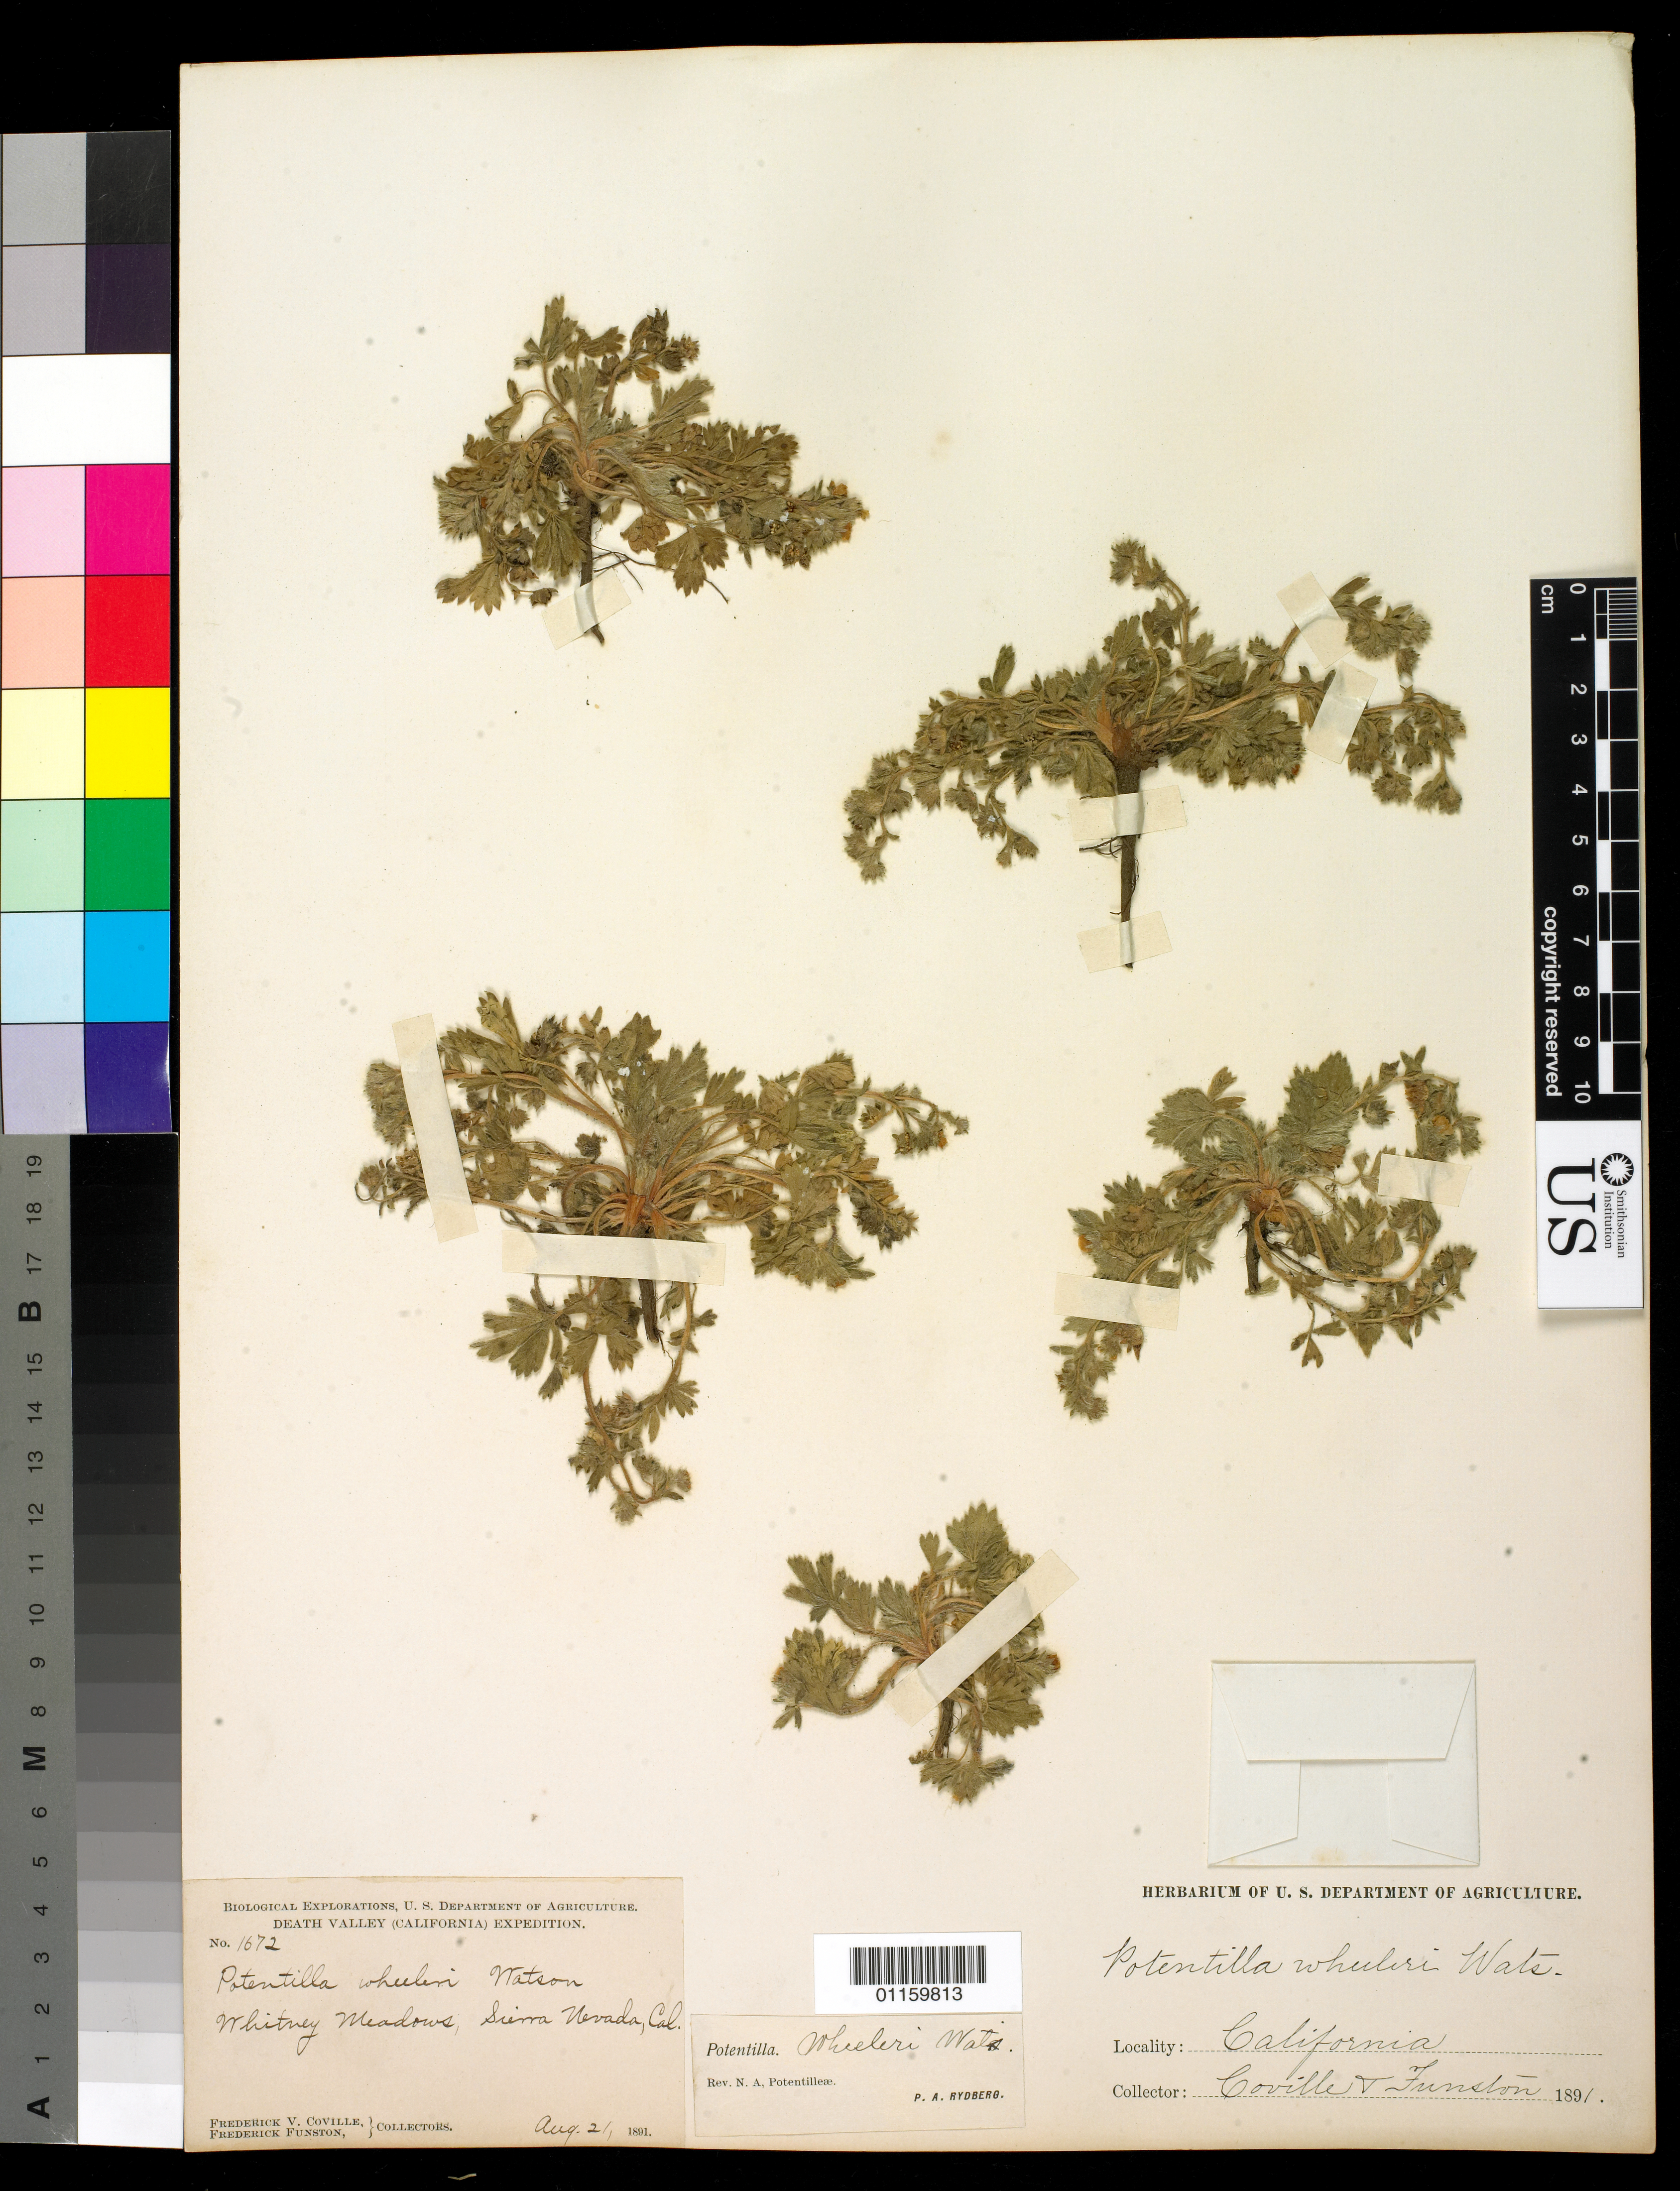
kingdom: Plantae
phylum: Tracheophyta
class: Magnoliopsida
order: Rosales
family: Rosaceae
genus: Potentilla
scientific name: Potentilla wheeleri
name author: S. Watson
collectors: F. V. Coville & F. Funston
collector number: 1672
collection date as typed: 21 Aug 1891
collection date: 1891-08-21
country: United States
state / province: California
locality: Whitney Meadows, Sierra Nevada